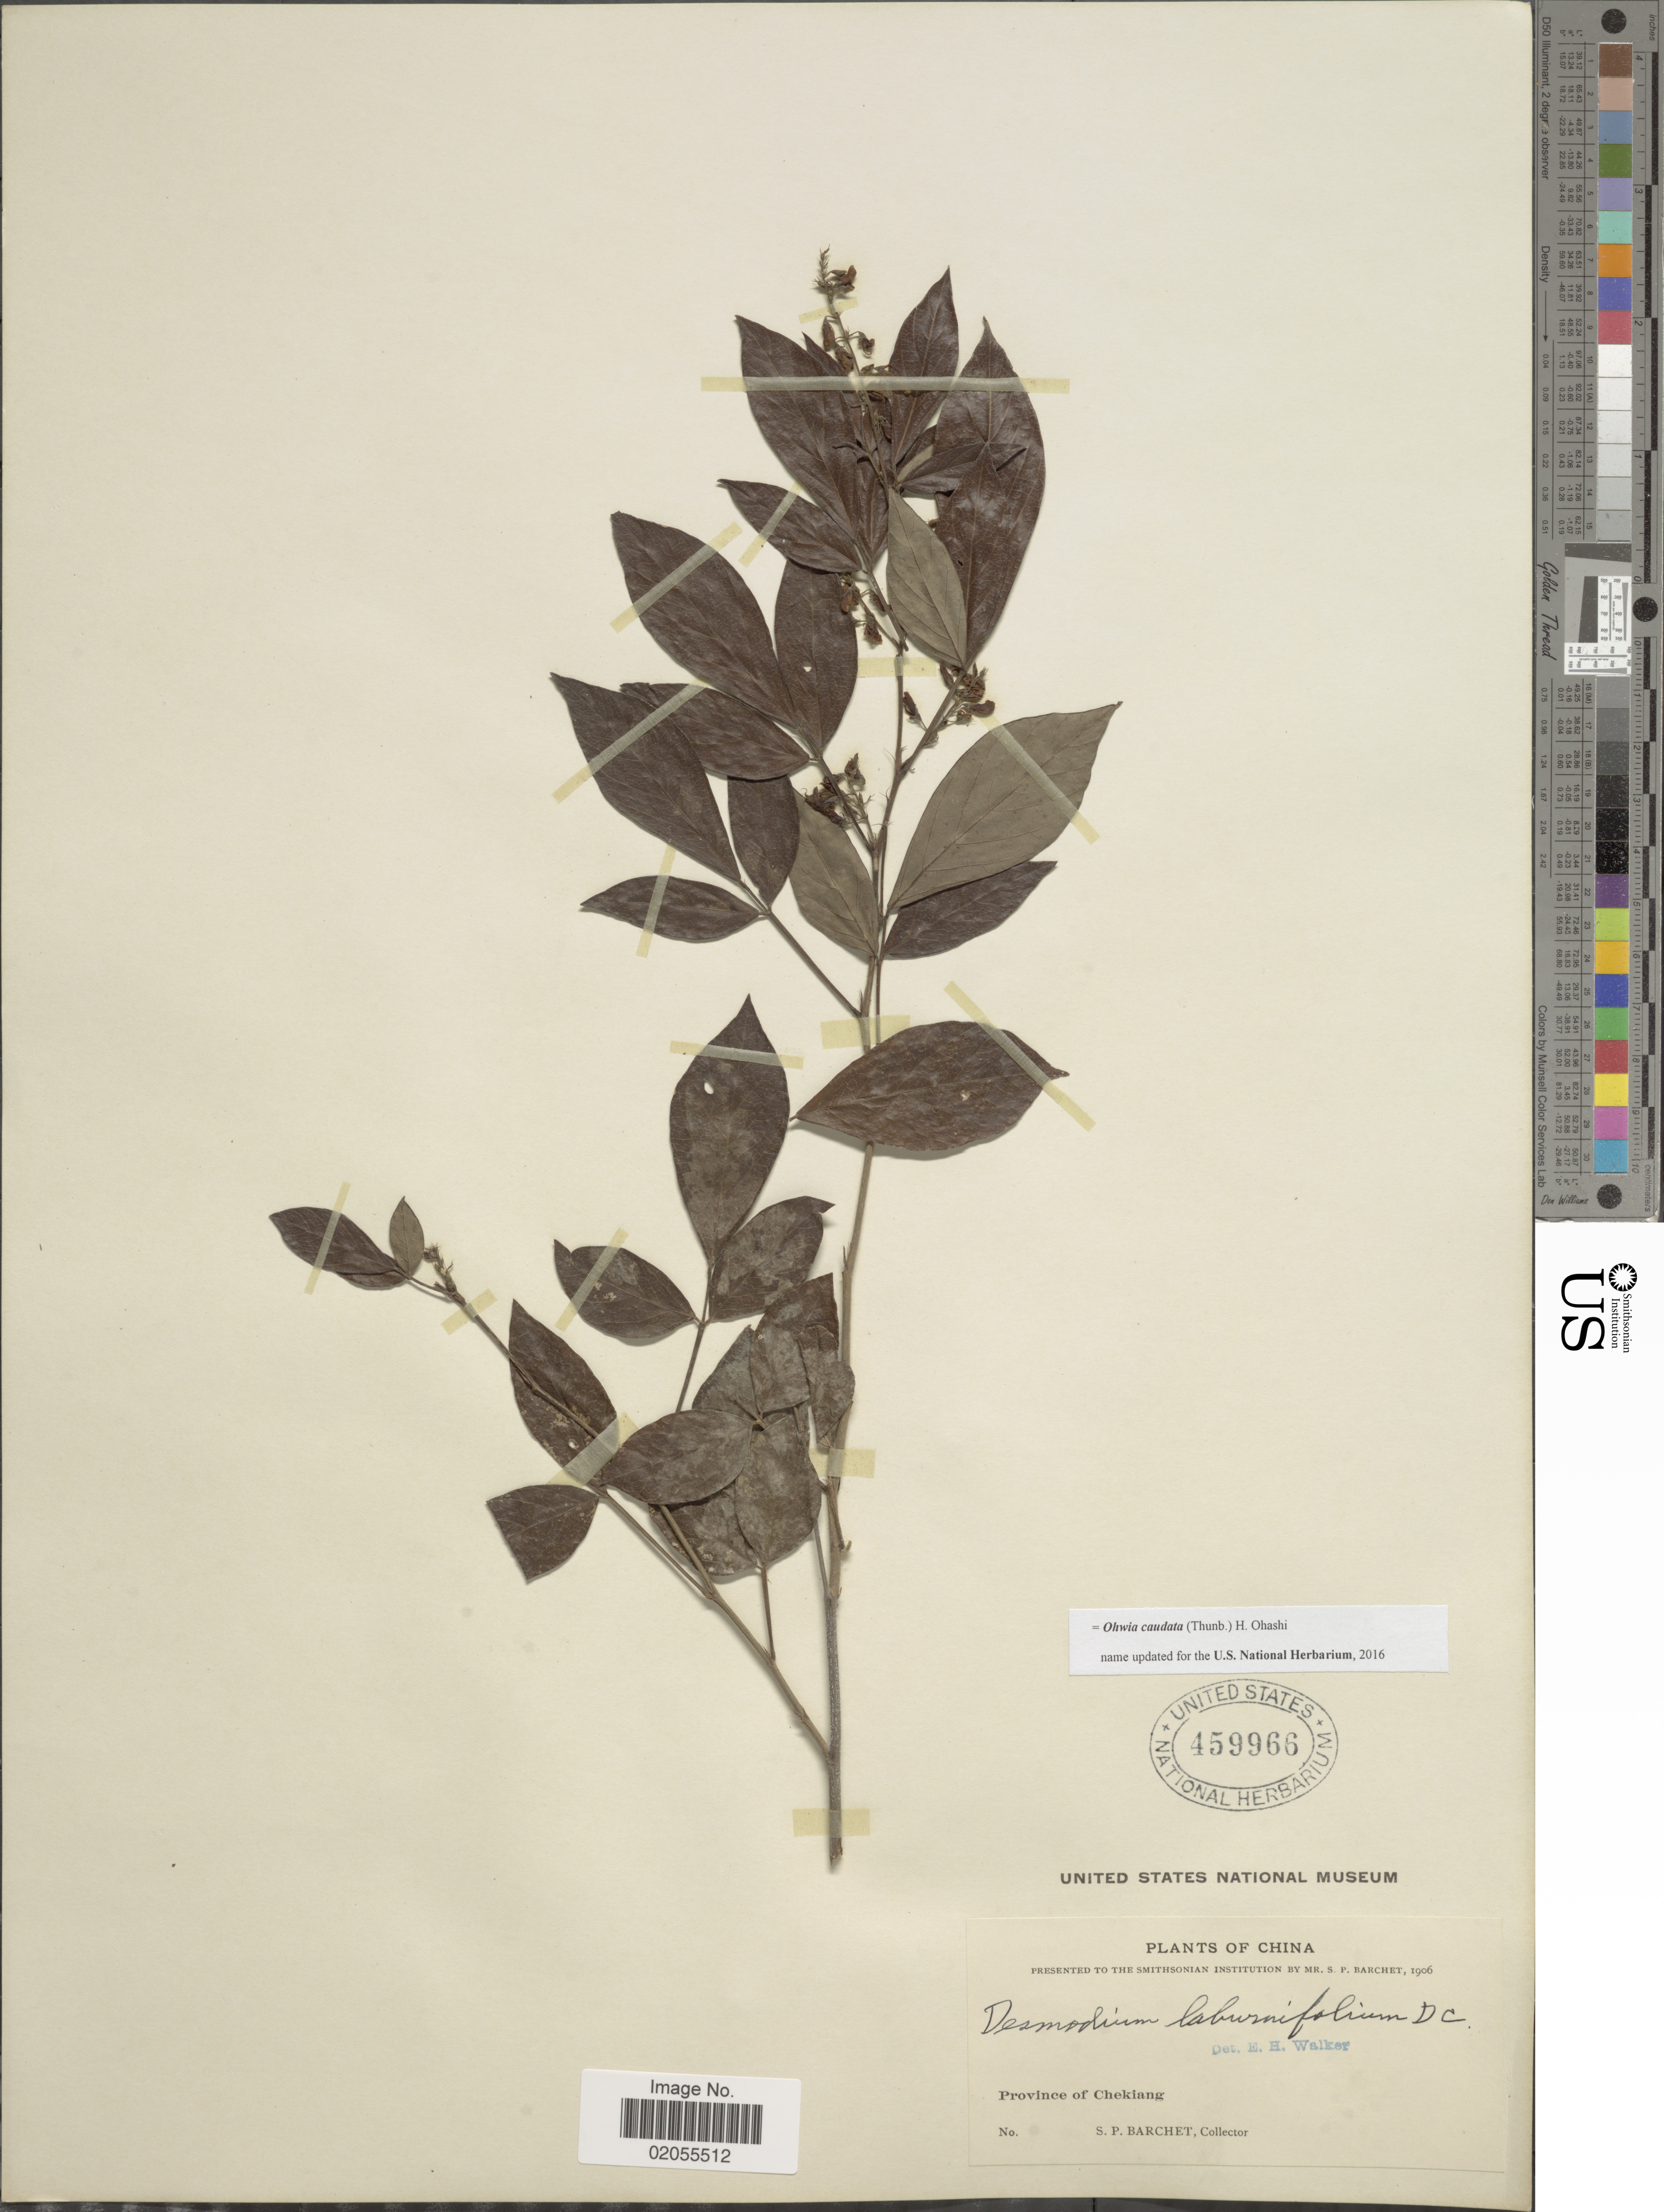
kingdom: Plantae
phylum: Tracheophyta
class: Magnoliopsida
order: Fabales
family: Fabaceae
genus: Ohwia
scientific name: Ohwia caudata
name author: (Thunb.) H. Ohashi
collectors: S. P. Barchet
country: China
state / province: Zhejiang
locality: Province of Chekiang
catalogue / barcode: US 459966